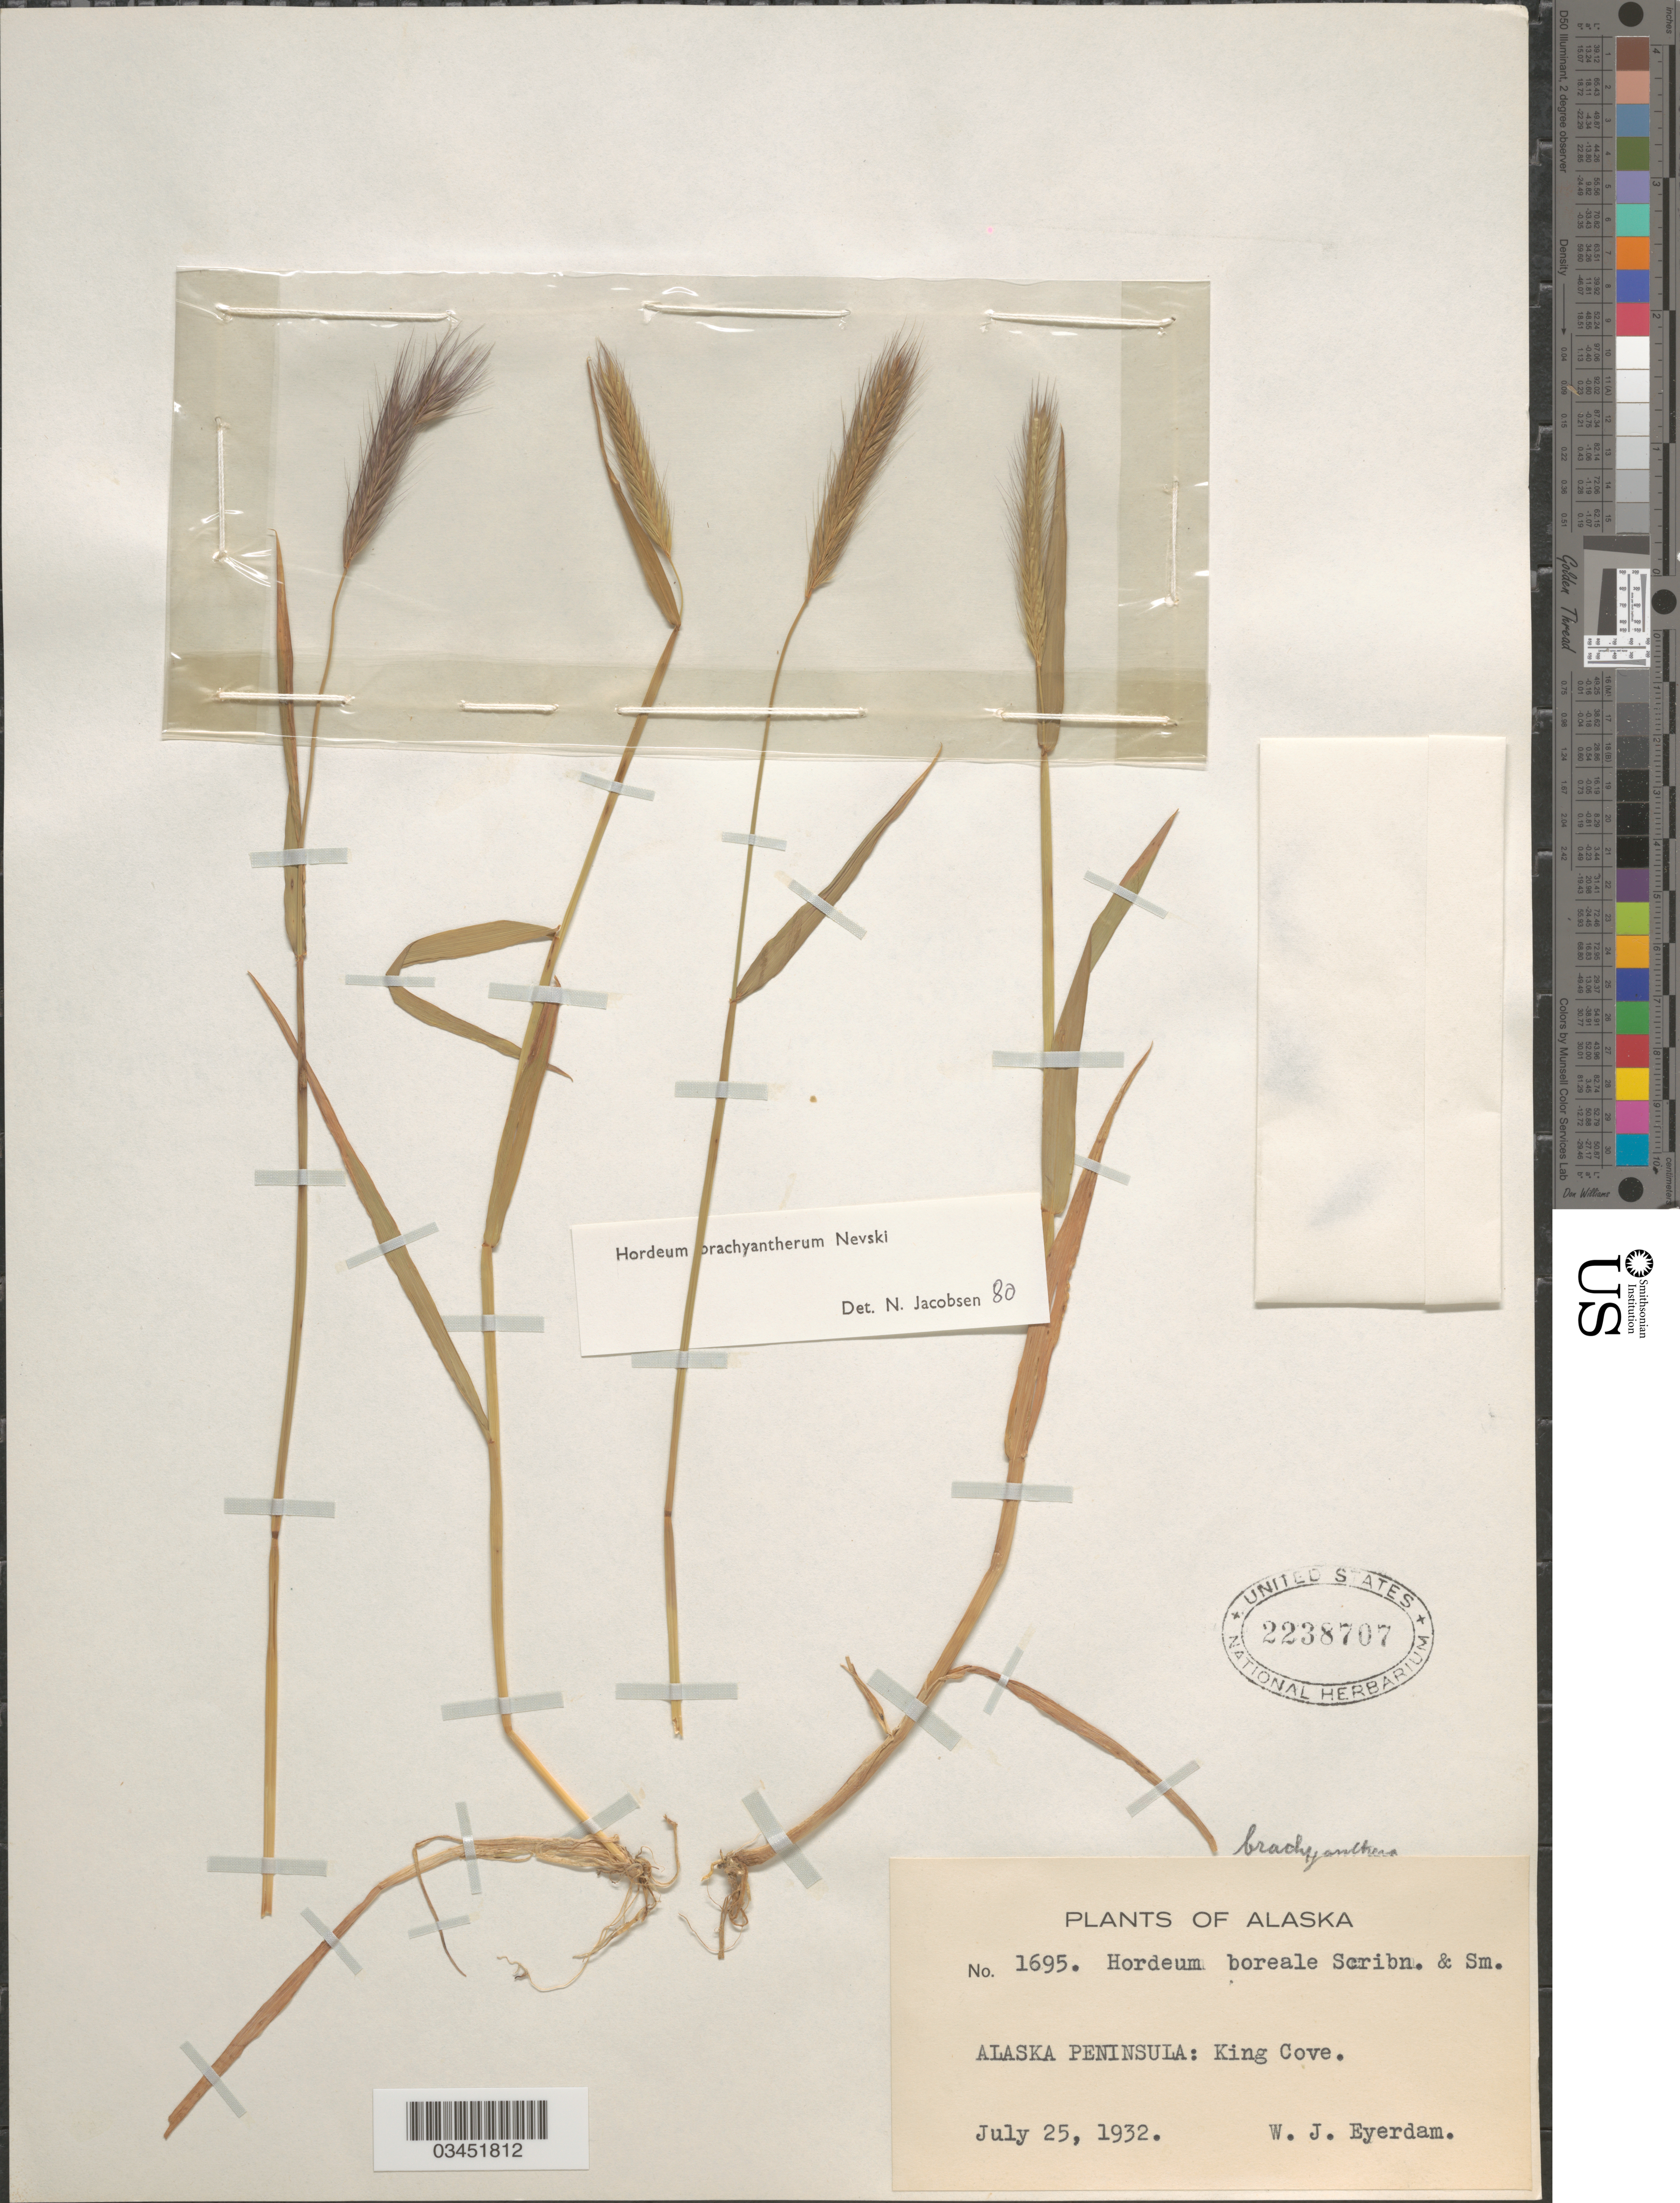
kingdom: Plantae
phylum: Tracheophyta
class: Liliopsida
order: Poales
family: Poaceae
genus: Hordeum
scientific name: Hordeum brachyantherum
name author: Nevski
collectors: W. J. Eyerdam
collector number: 1695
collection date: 1932-07-25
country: United States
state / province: Alaska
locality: Alaska Peninsula: King Cove.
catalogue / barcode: US 2238707